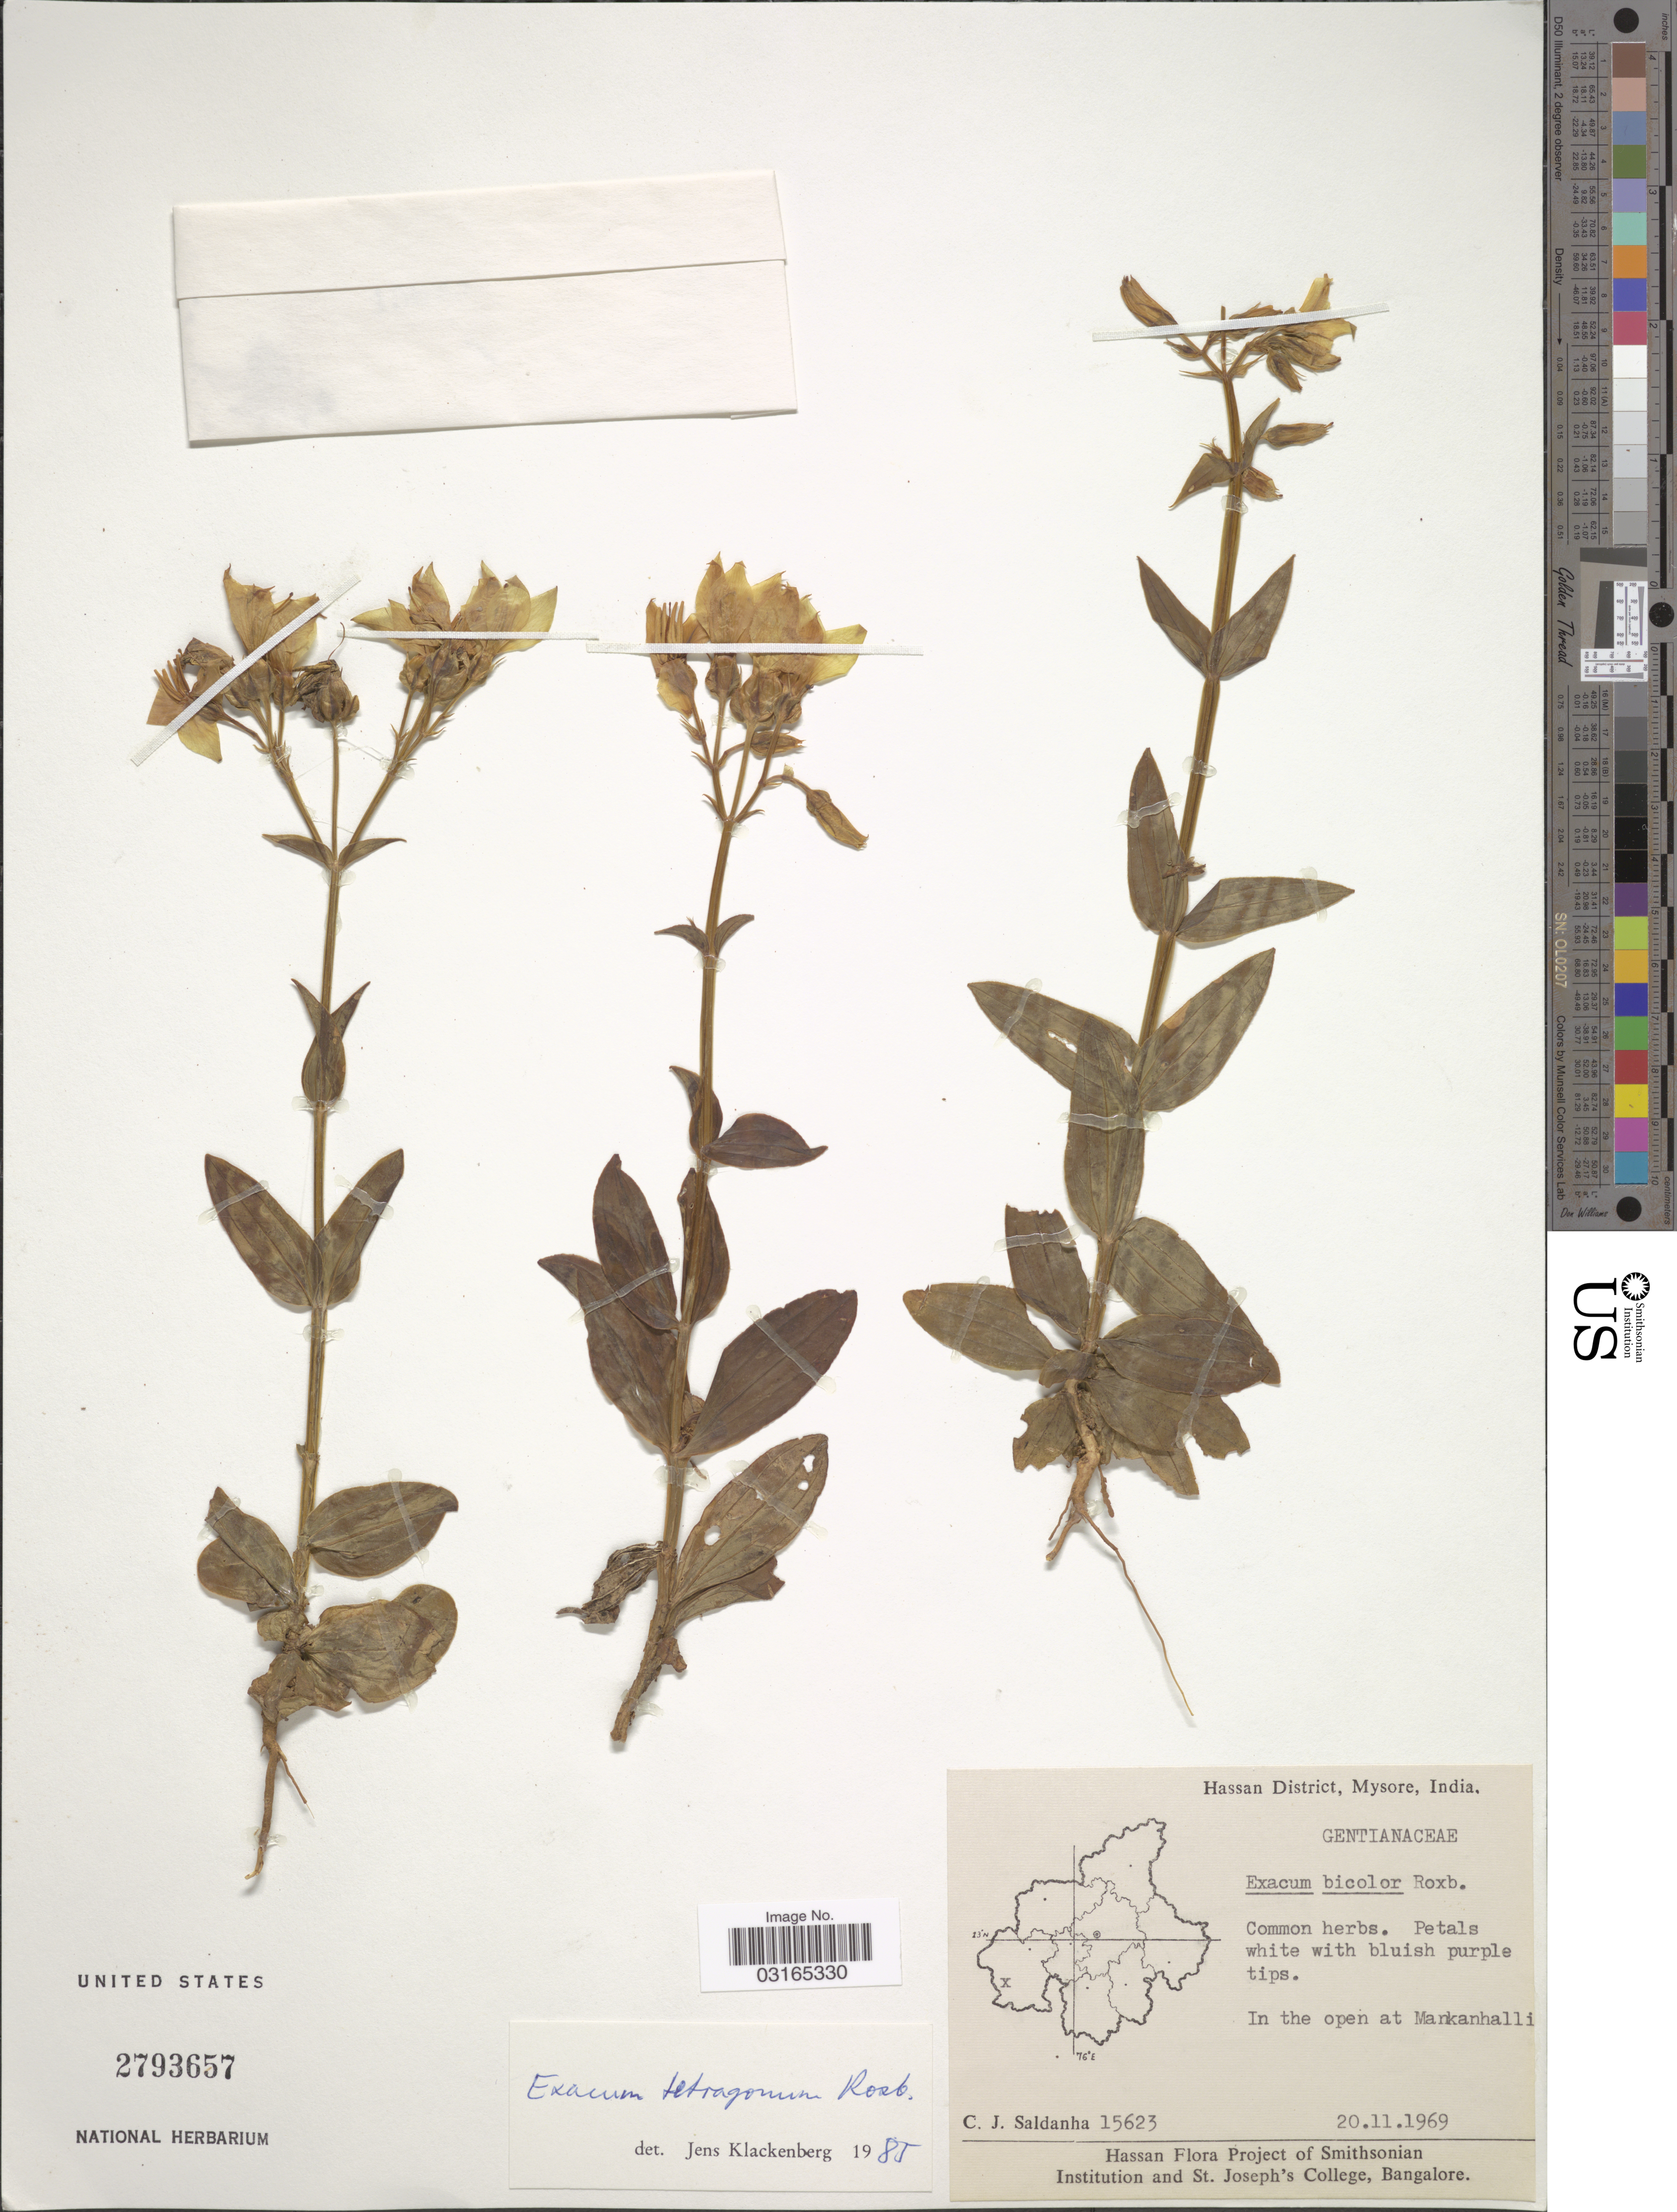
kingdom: Plantae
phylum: Tracheophyta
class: Magnoliopsida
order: Gentianales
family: Gentianaceae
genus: Exacum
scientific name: Exacum tetragonum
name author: Roxb.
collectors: C. J. Saldanha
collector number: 15623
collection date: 1969-11-20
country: India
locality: Hassan District, Mysore. In the open at Mankanhalli.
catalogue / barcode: US 2793657